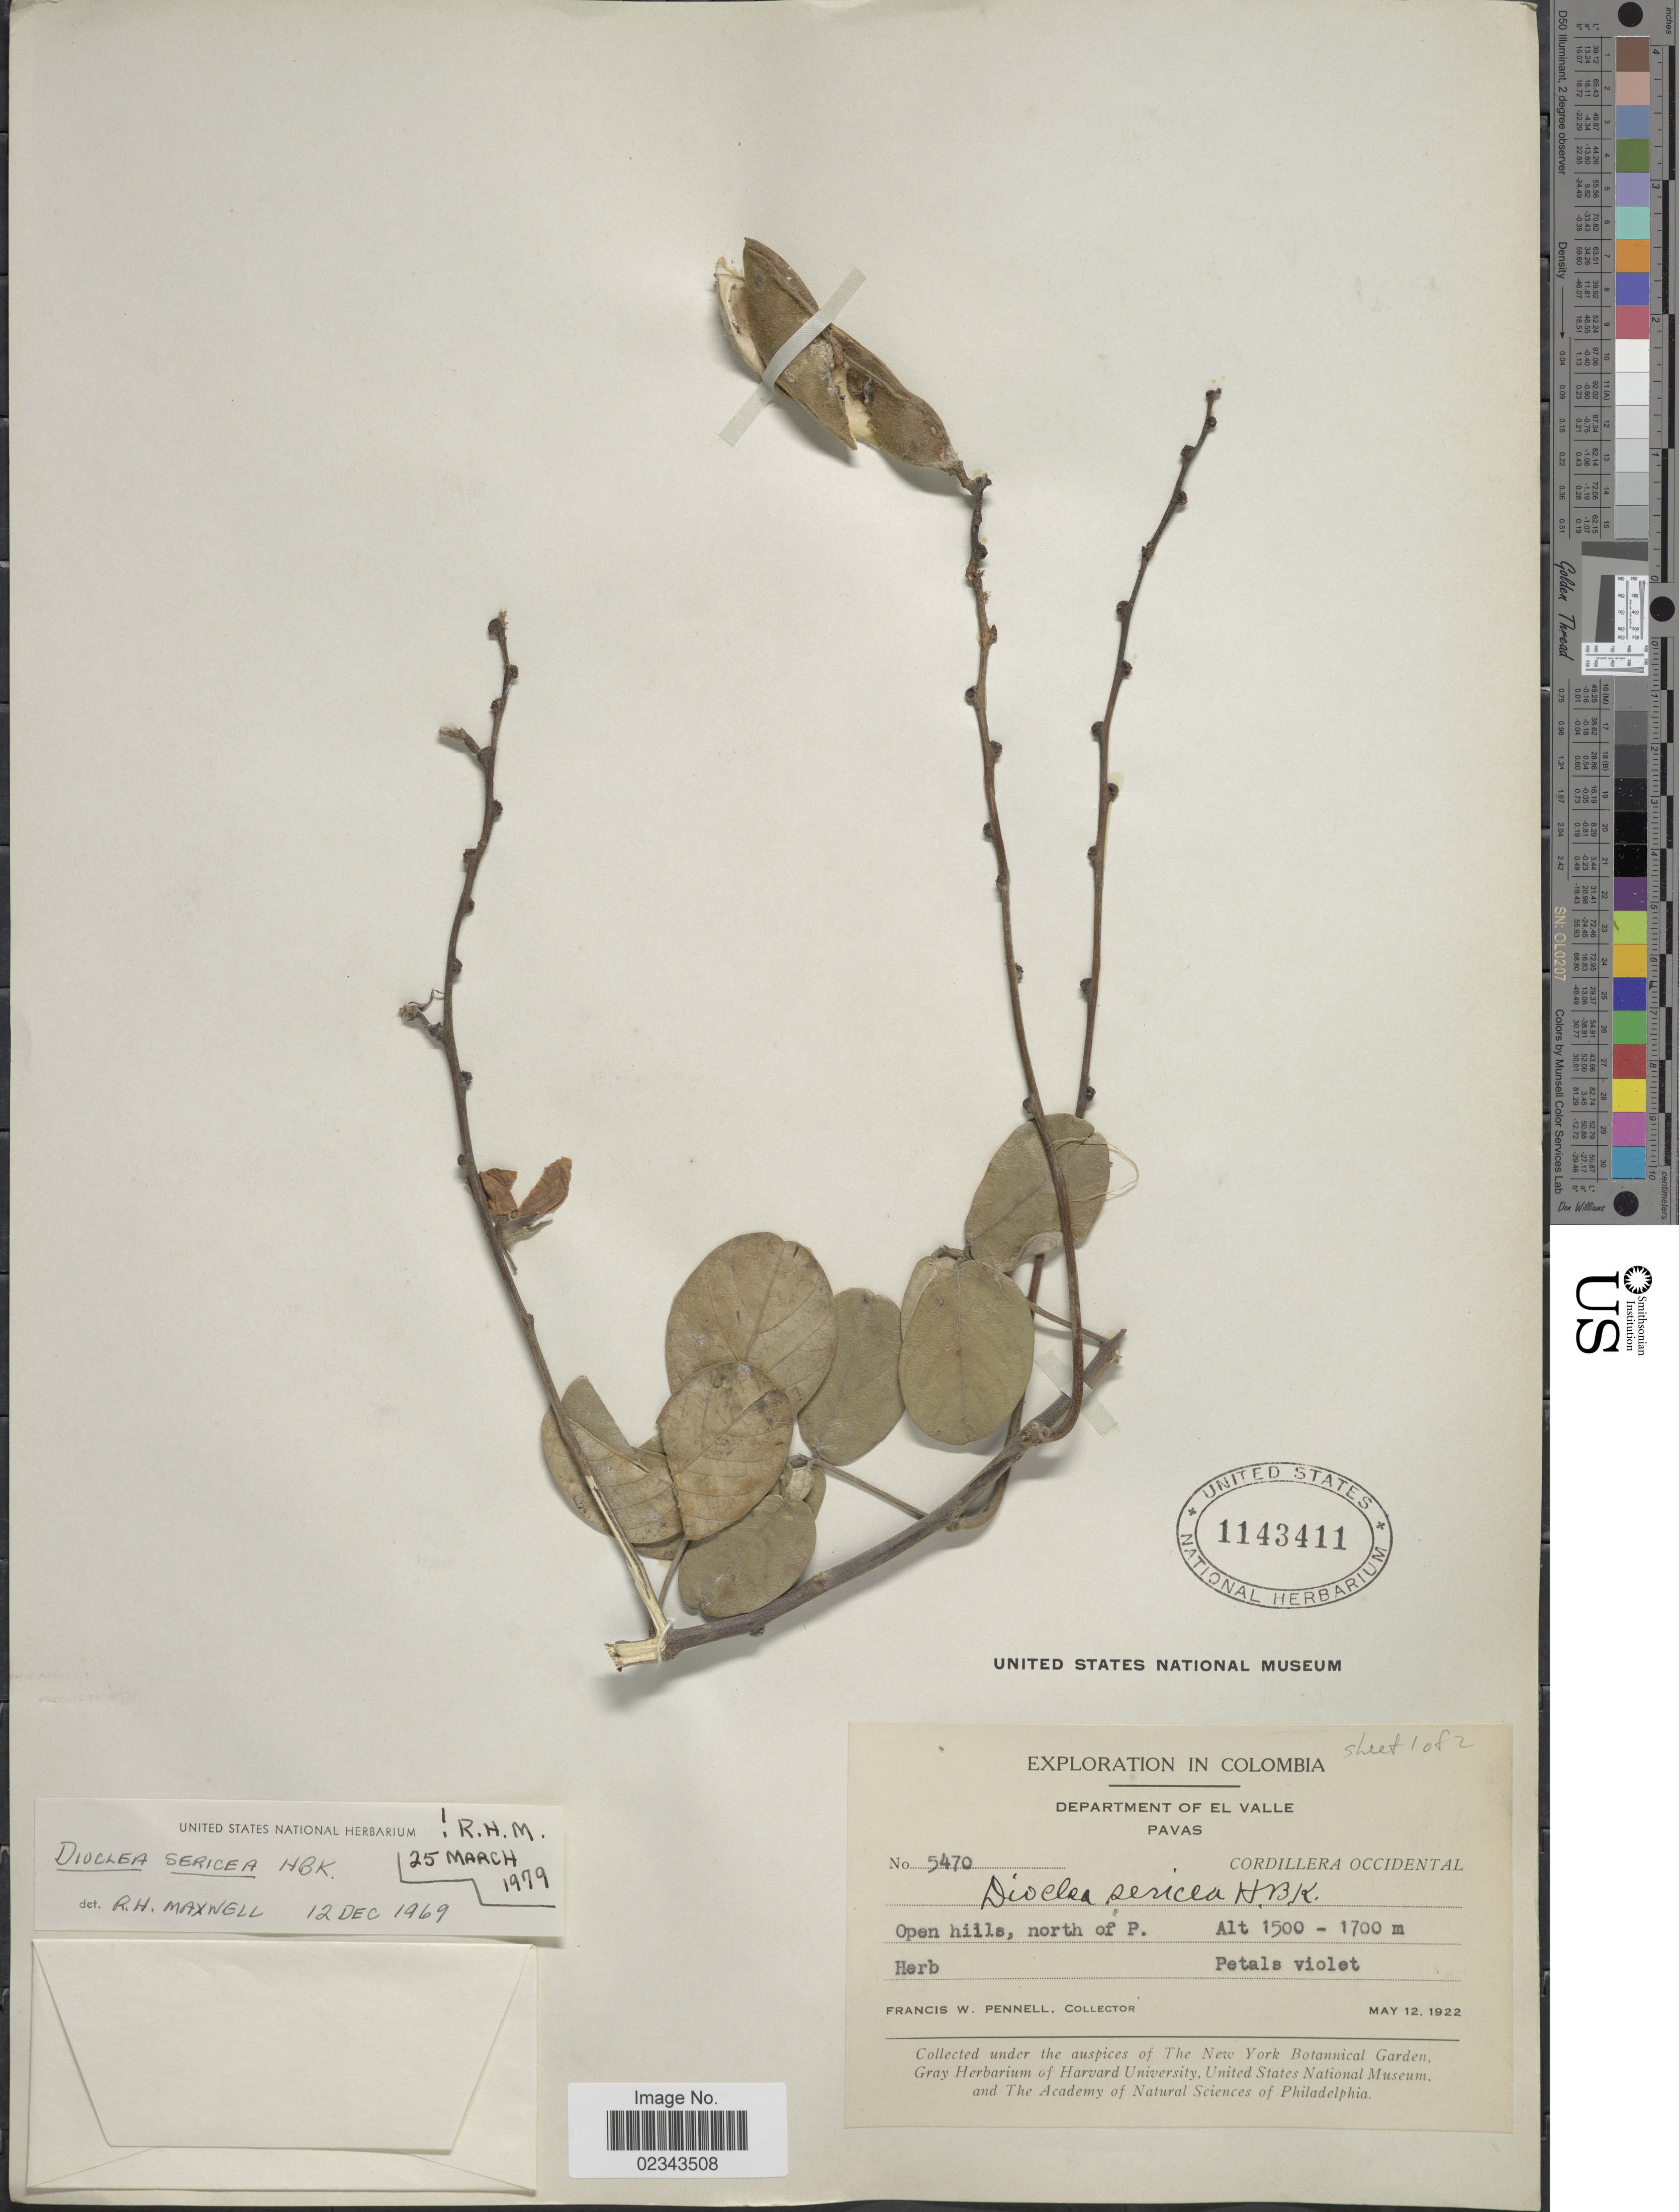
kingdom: Plantae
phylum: Tracheophyta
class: Magnoliopsida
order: Fabales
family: Fabaceae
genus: Dioclea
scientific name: Dioclea sericea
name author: Kunth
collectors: F. W. Pennell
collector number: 5470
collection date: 1922-05-12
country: Colombia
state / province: Valle del Cauca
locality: Department of El Valle, Pavas, Cordillera Occidental, open hills, north of P.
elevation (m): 1500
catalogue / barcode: US 1143411